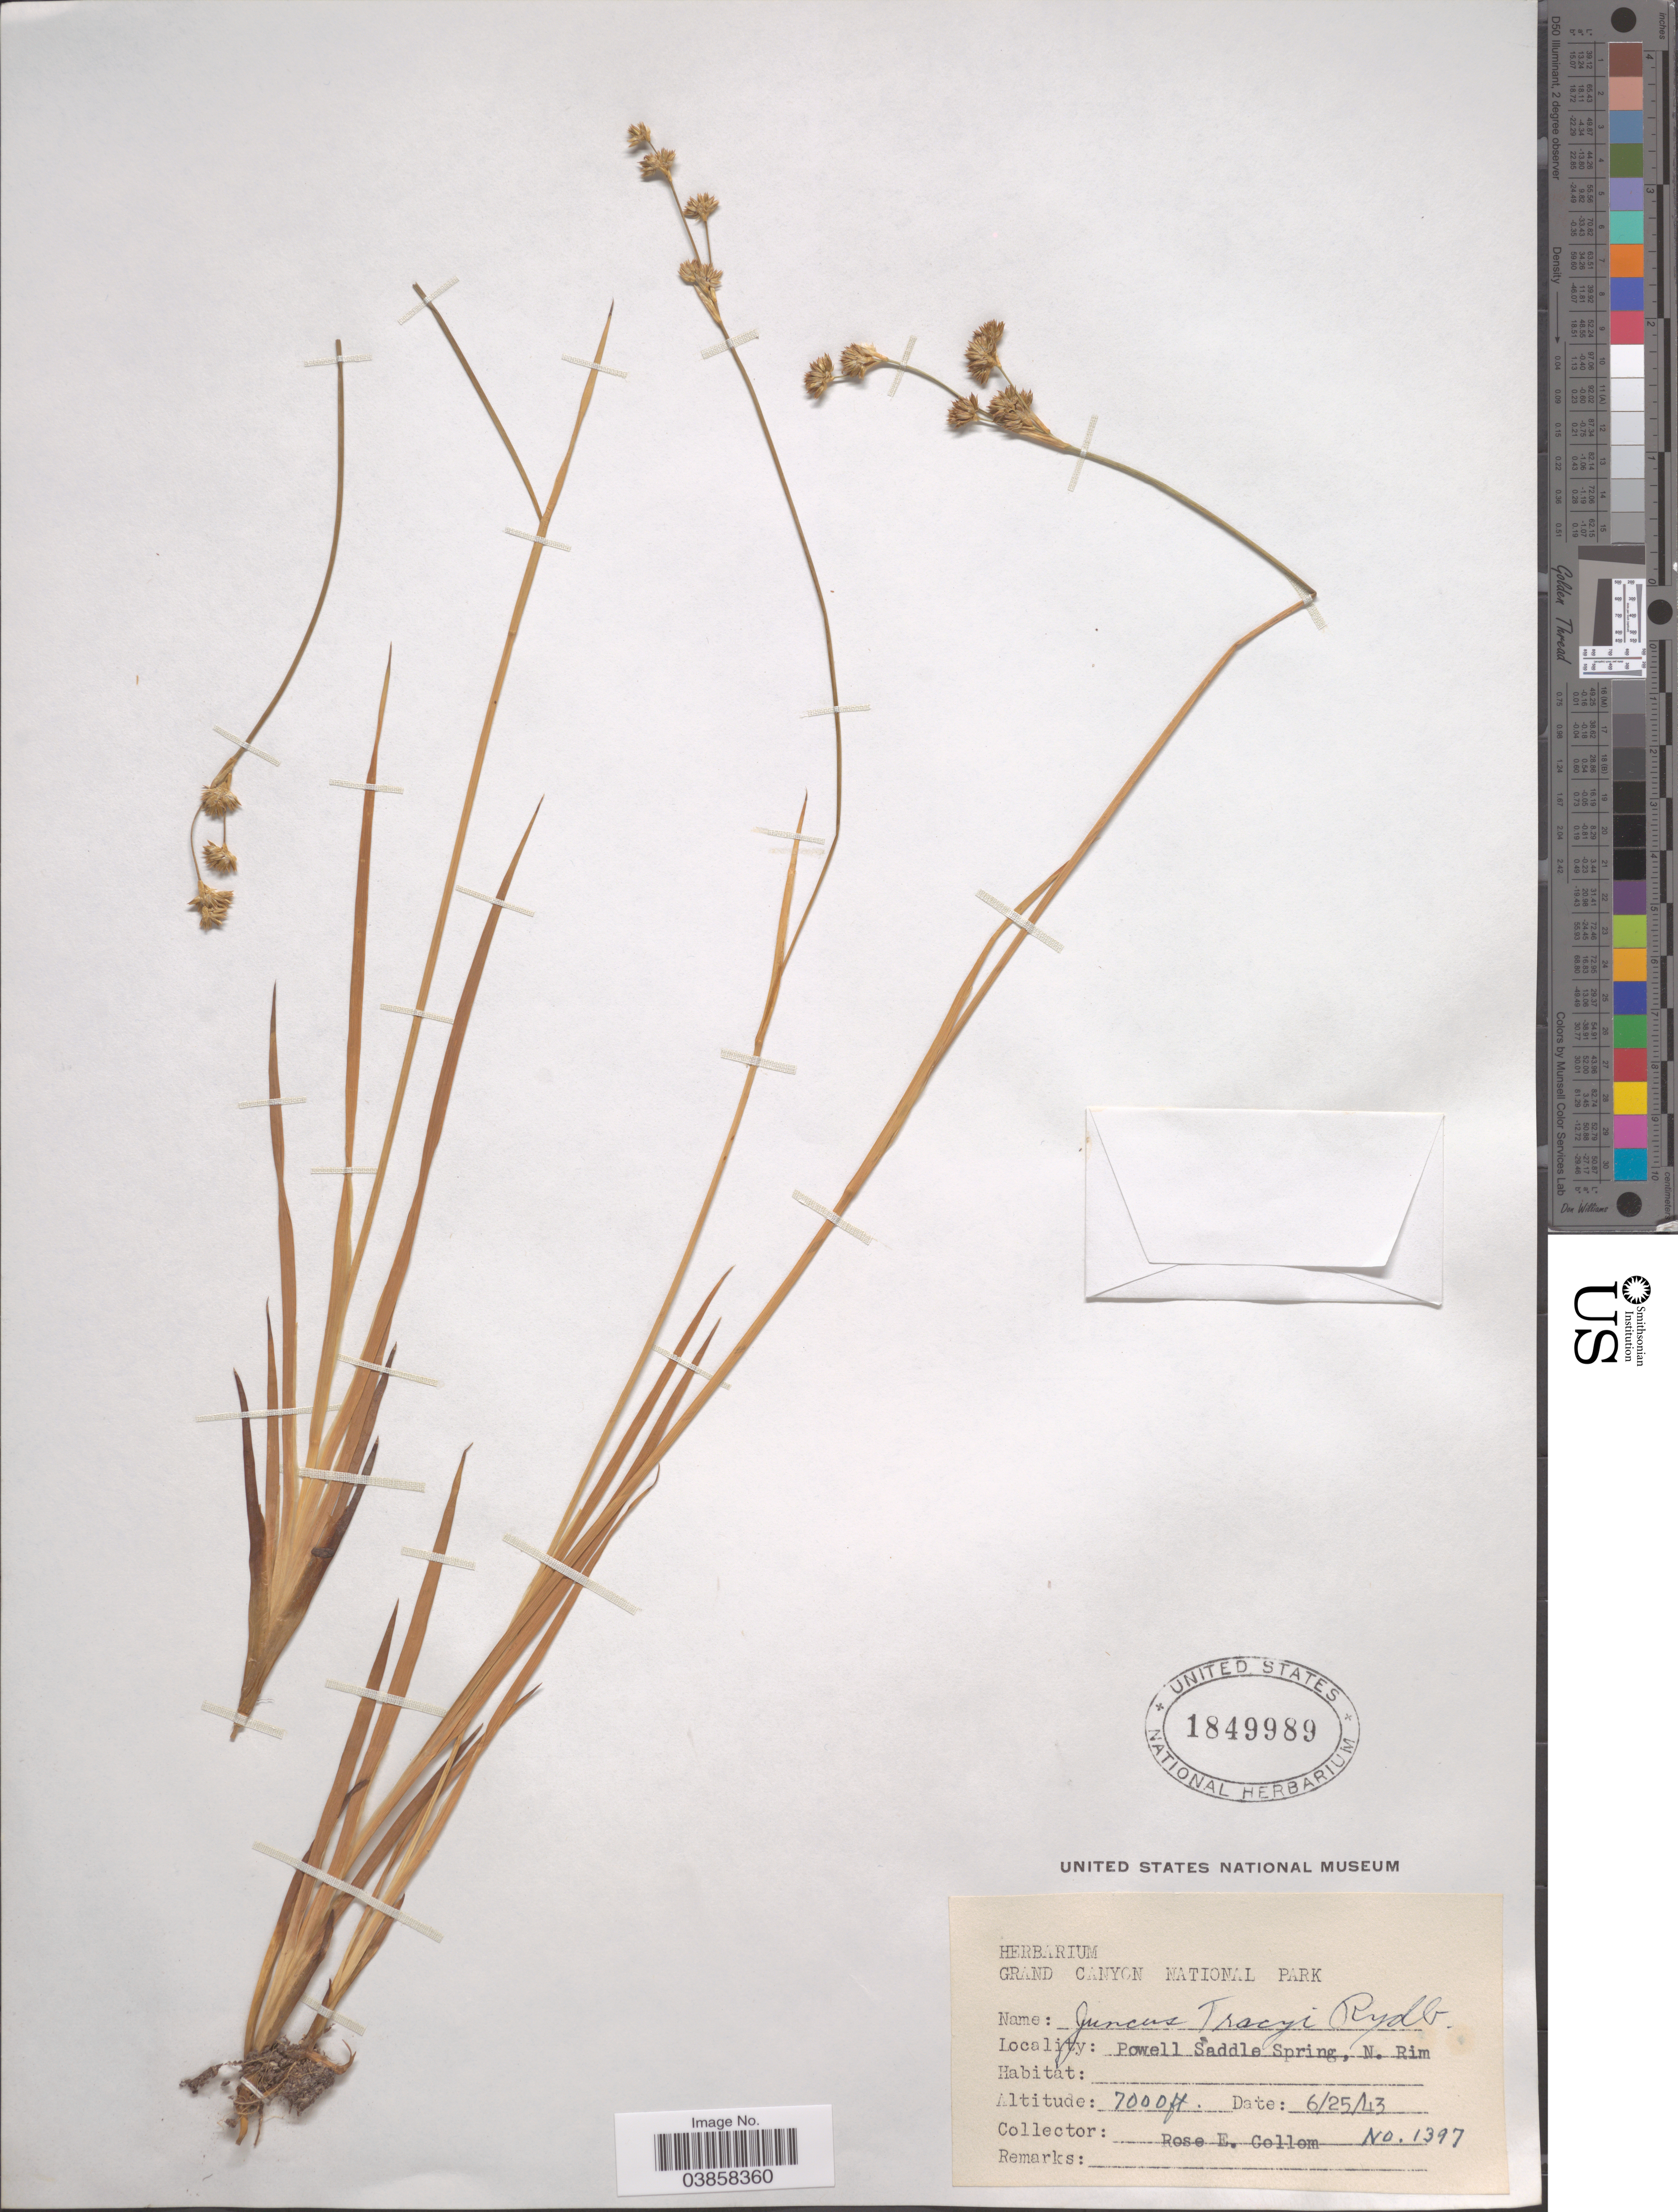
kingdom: Plantae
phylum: Tracheophyta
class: Liliopsida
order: Poales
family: Juncaceae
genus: Juncus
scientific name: Juncus tracyi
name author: Rydb.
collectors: R. E. Collom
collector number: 1397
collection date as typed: Transcribed d/m/y: 25/6/43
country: United States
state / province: Arizona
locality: Powell Saddle Spring, N. Rim.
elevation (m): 2134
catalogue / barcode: US 1849989